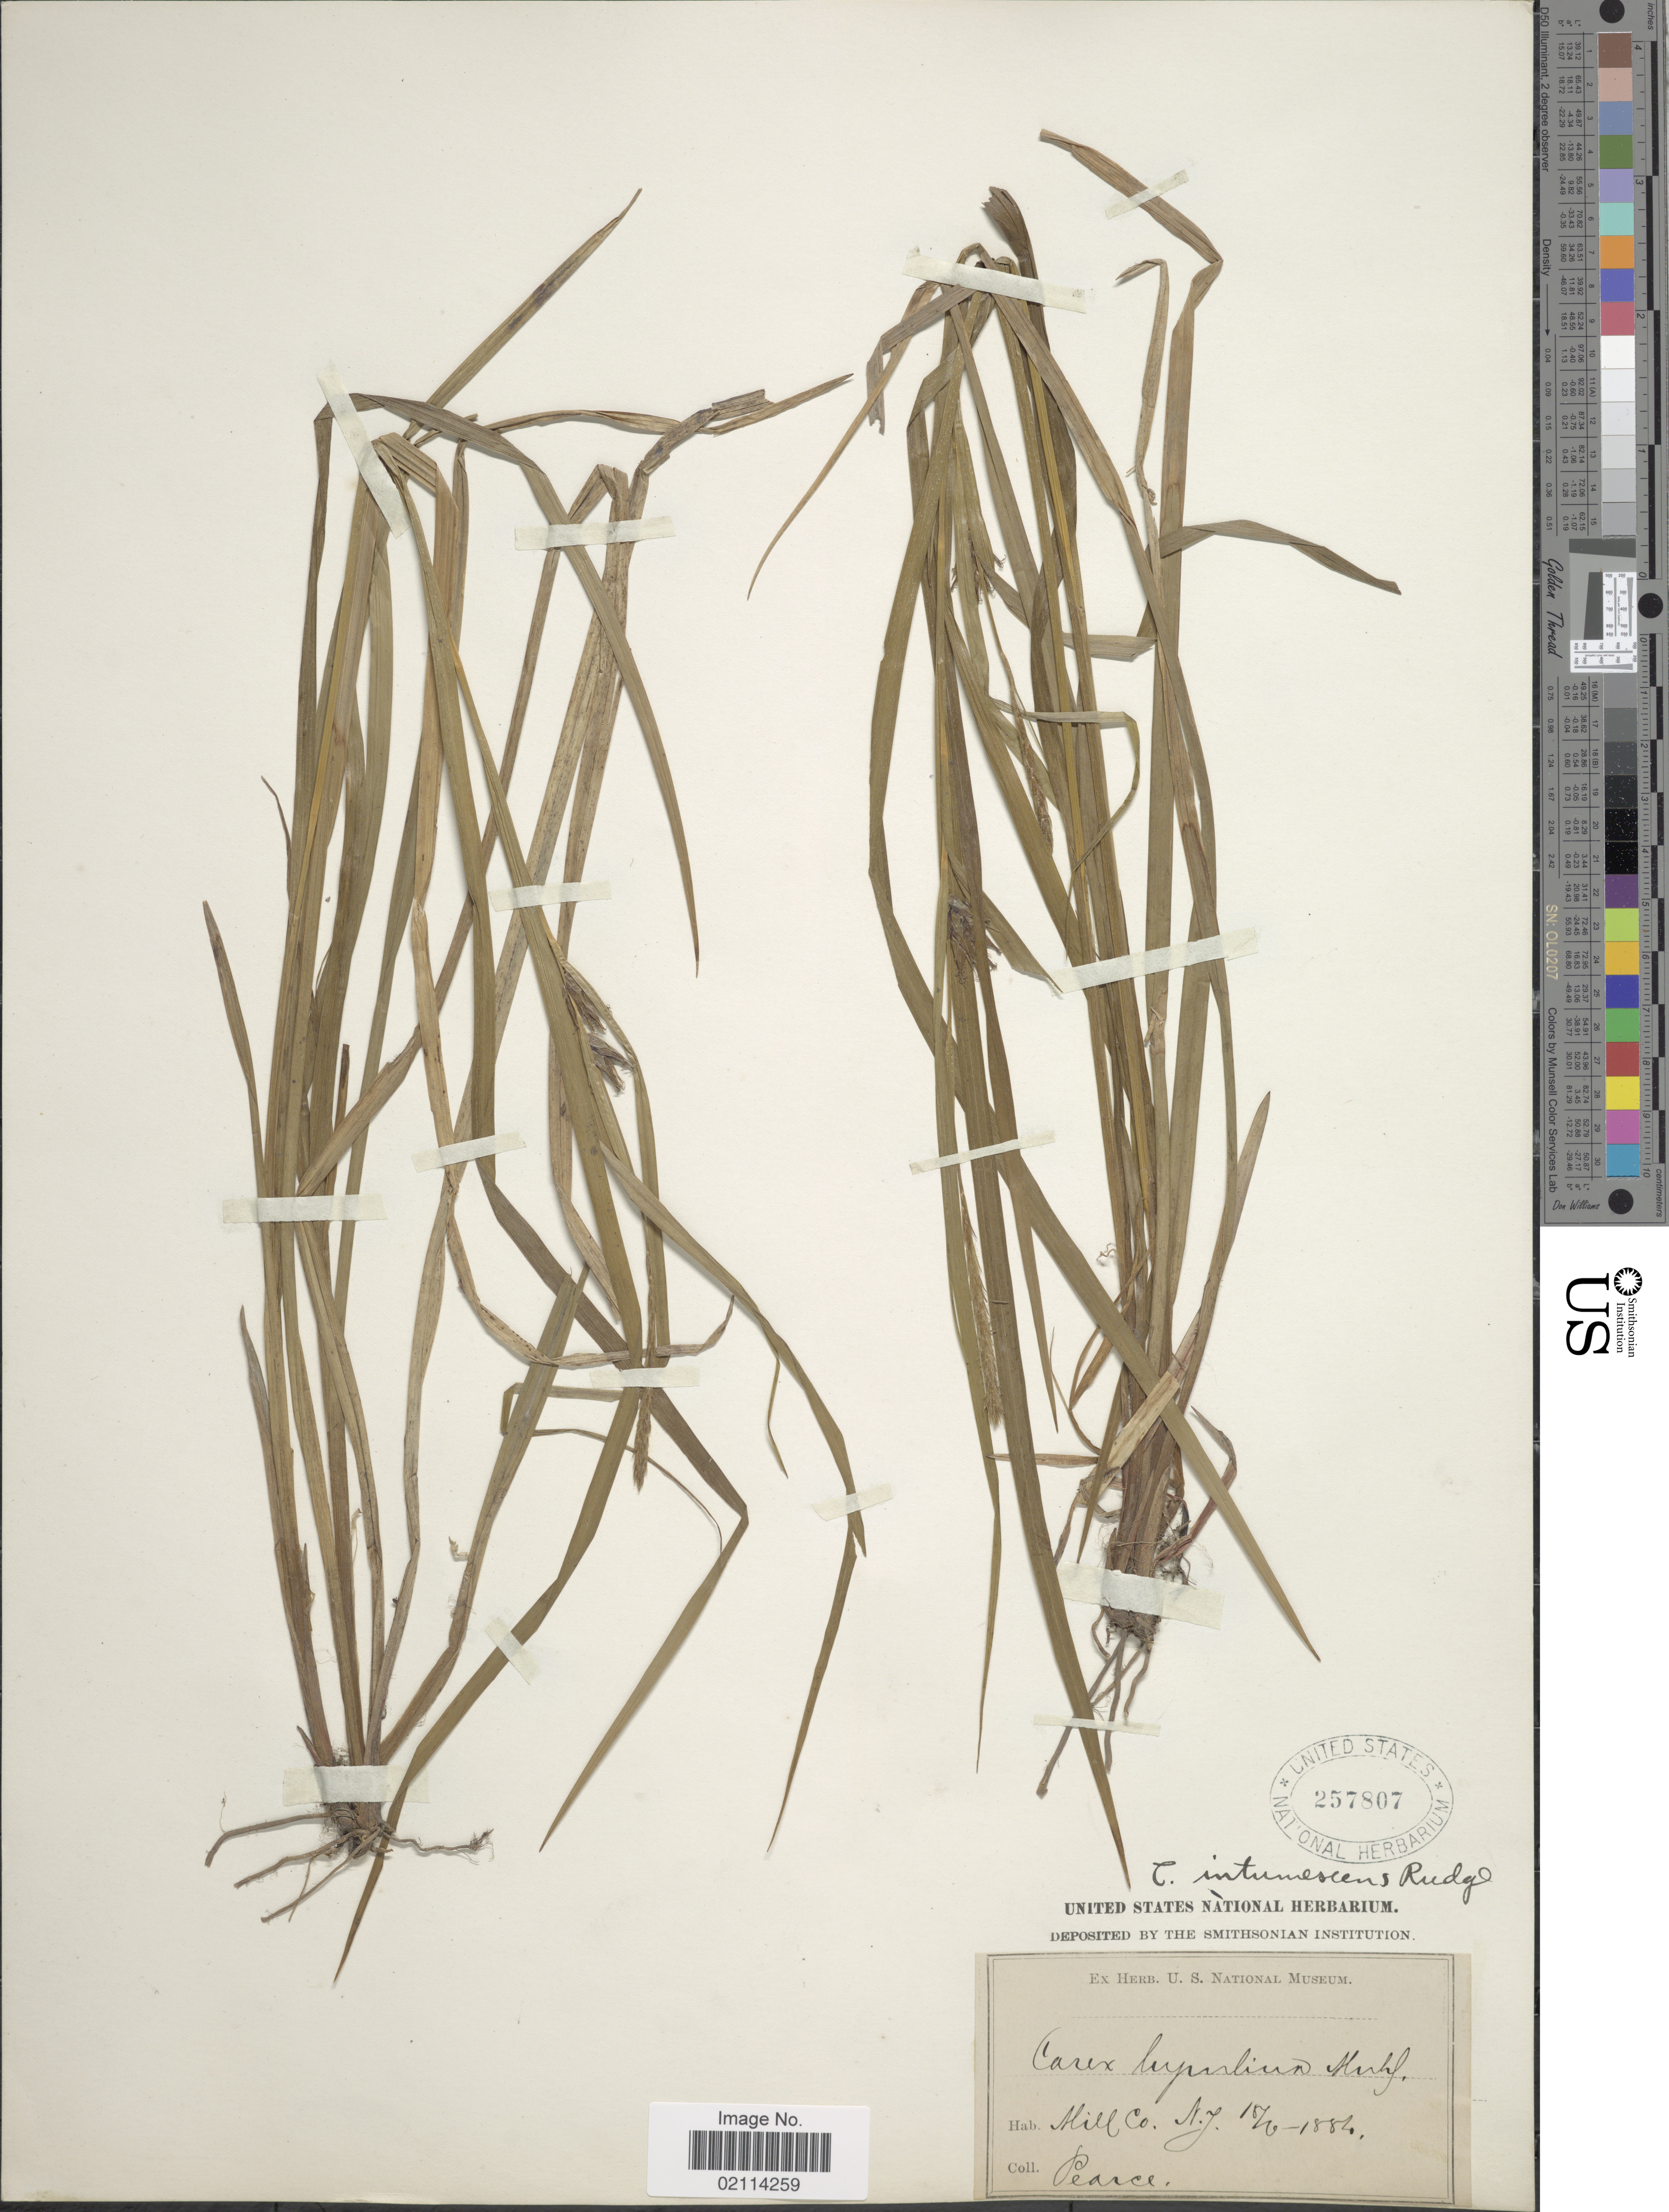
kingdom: Plantae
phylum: Tracheophyta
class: Liliopsida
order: Poales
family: Cyperaceae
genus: Carex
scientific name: Carex intumescens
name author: Rudge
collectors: -. Pearce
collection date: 1884-06-18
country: United States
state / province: New Jersey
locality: Hill Co.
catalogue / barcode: US 257807